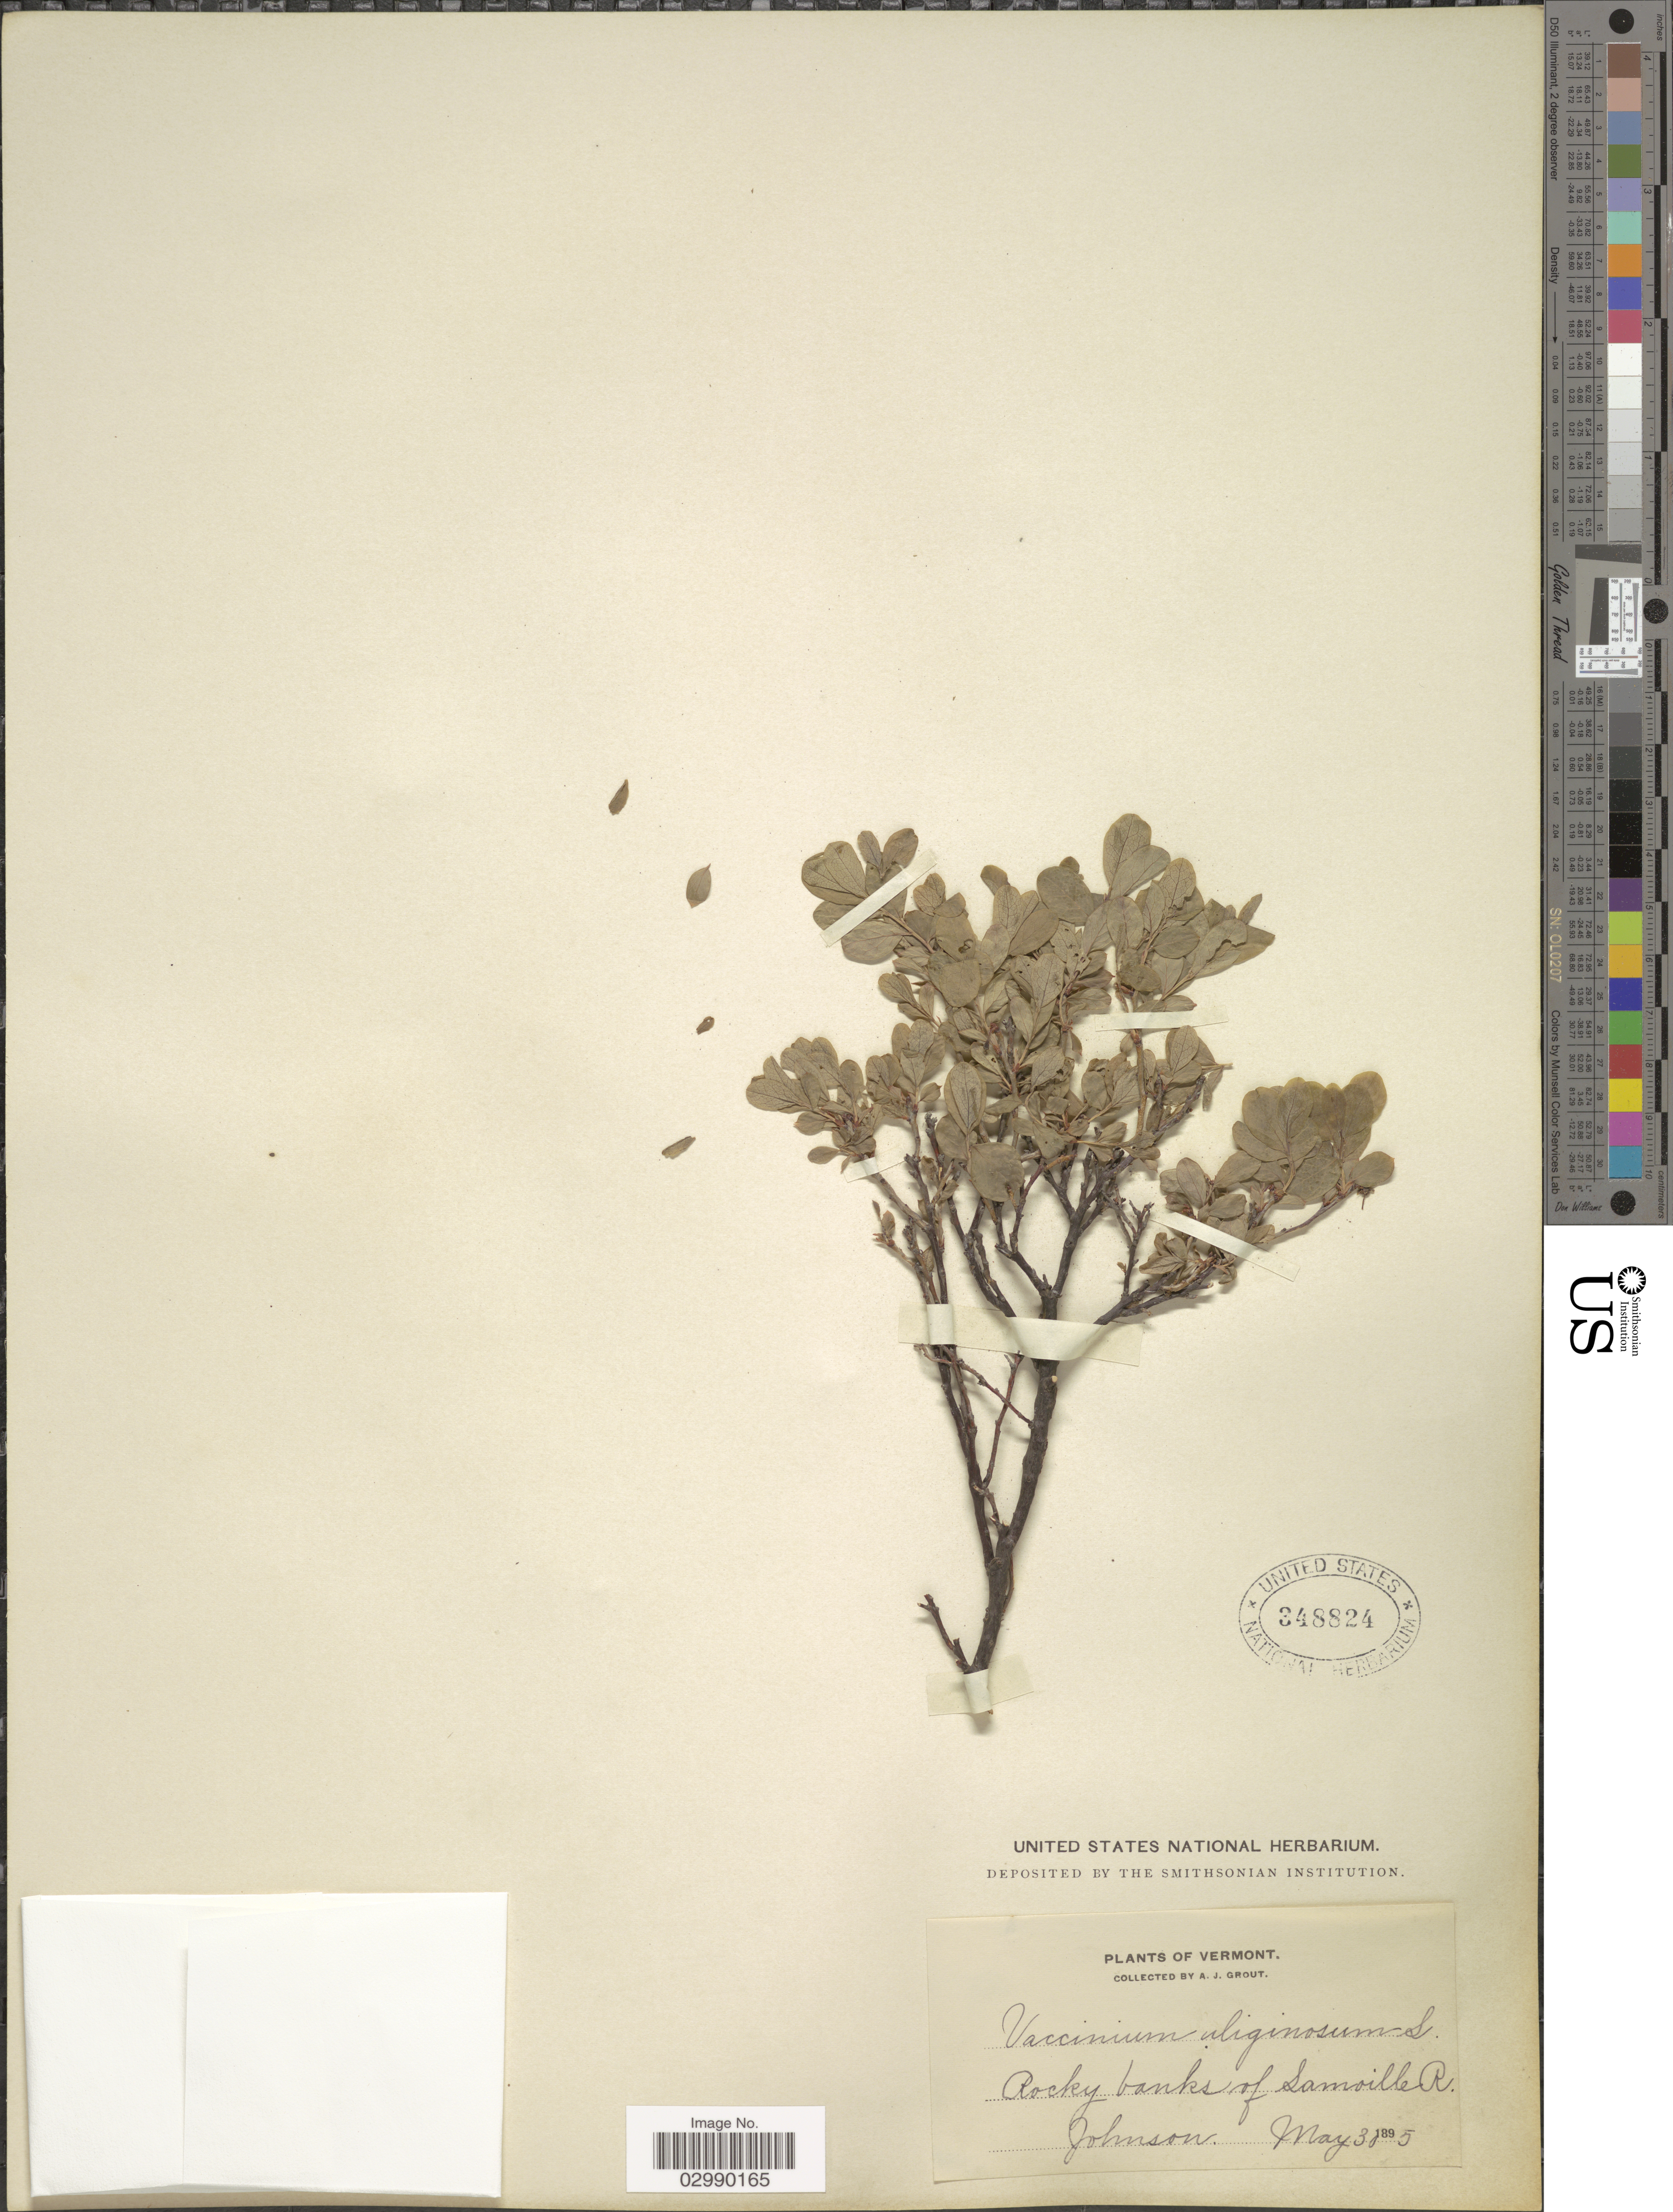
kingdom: Plantae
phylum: Tracheophyta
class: Magnoliopsida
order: Ericales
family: Ericaceae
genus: Vaccinium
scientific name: Vaccinium uliginosum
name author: L.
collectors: A. J. Grout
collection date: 1895-05-30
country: United States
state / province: Vermont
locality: Rocky banks of Samoille R. Johnson.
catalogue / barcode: US 348824